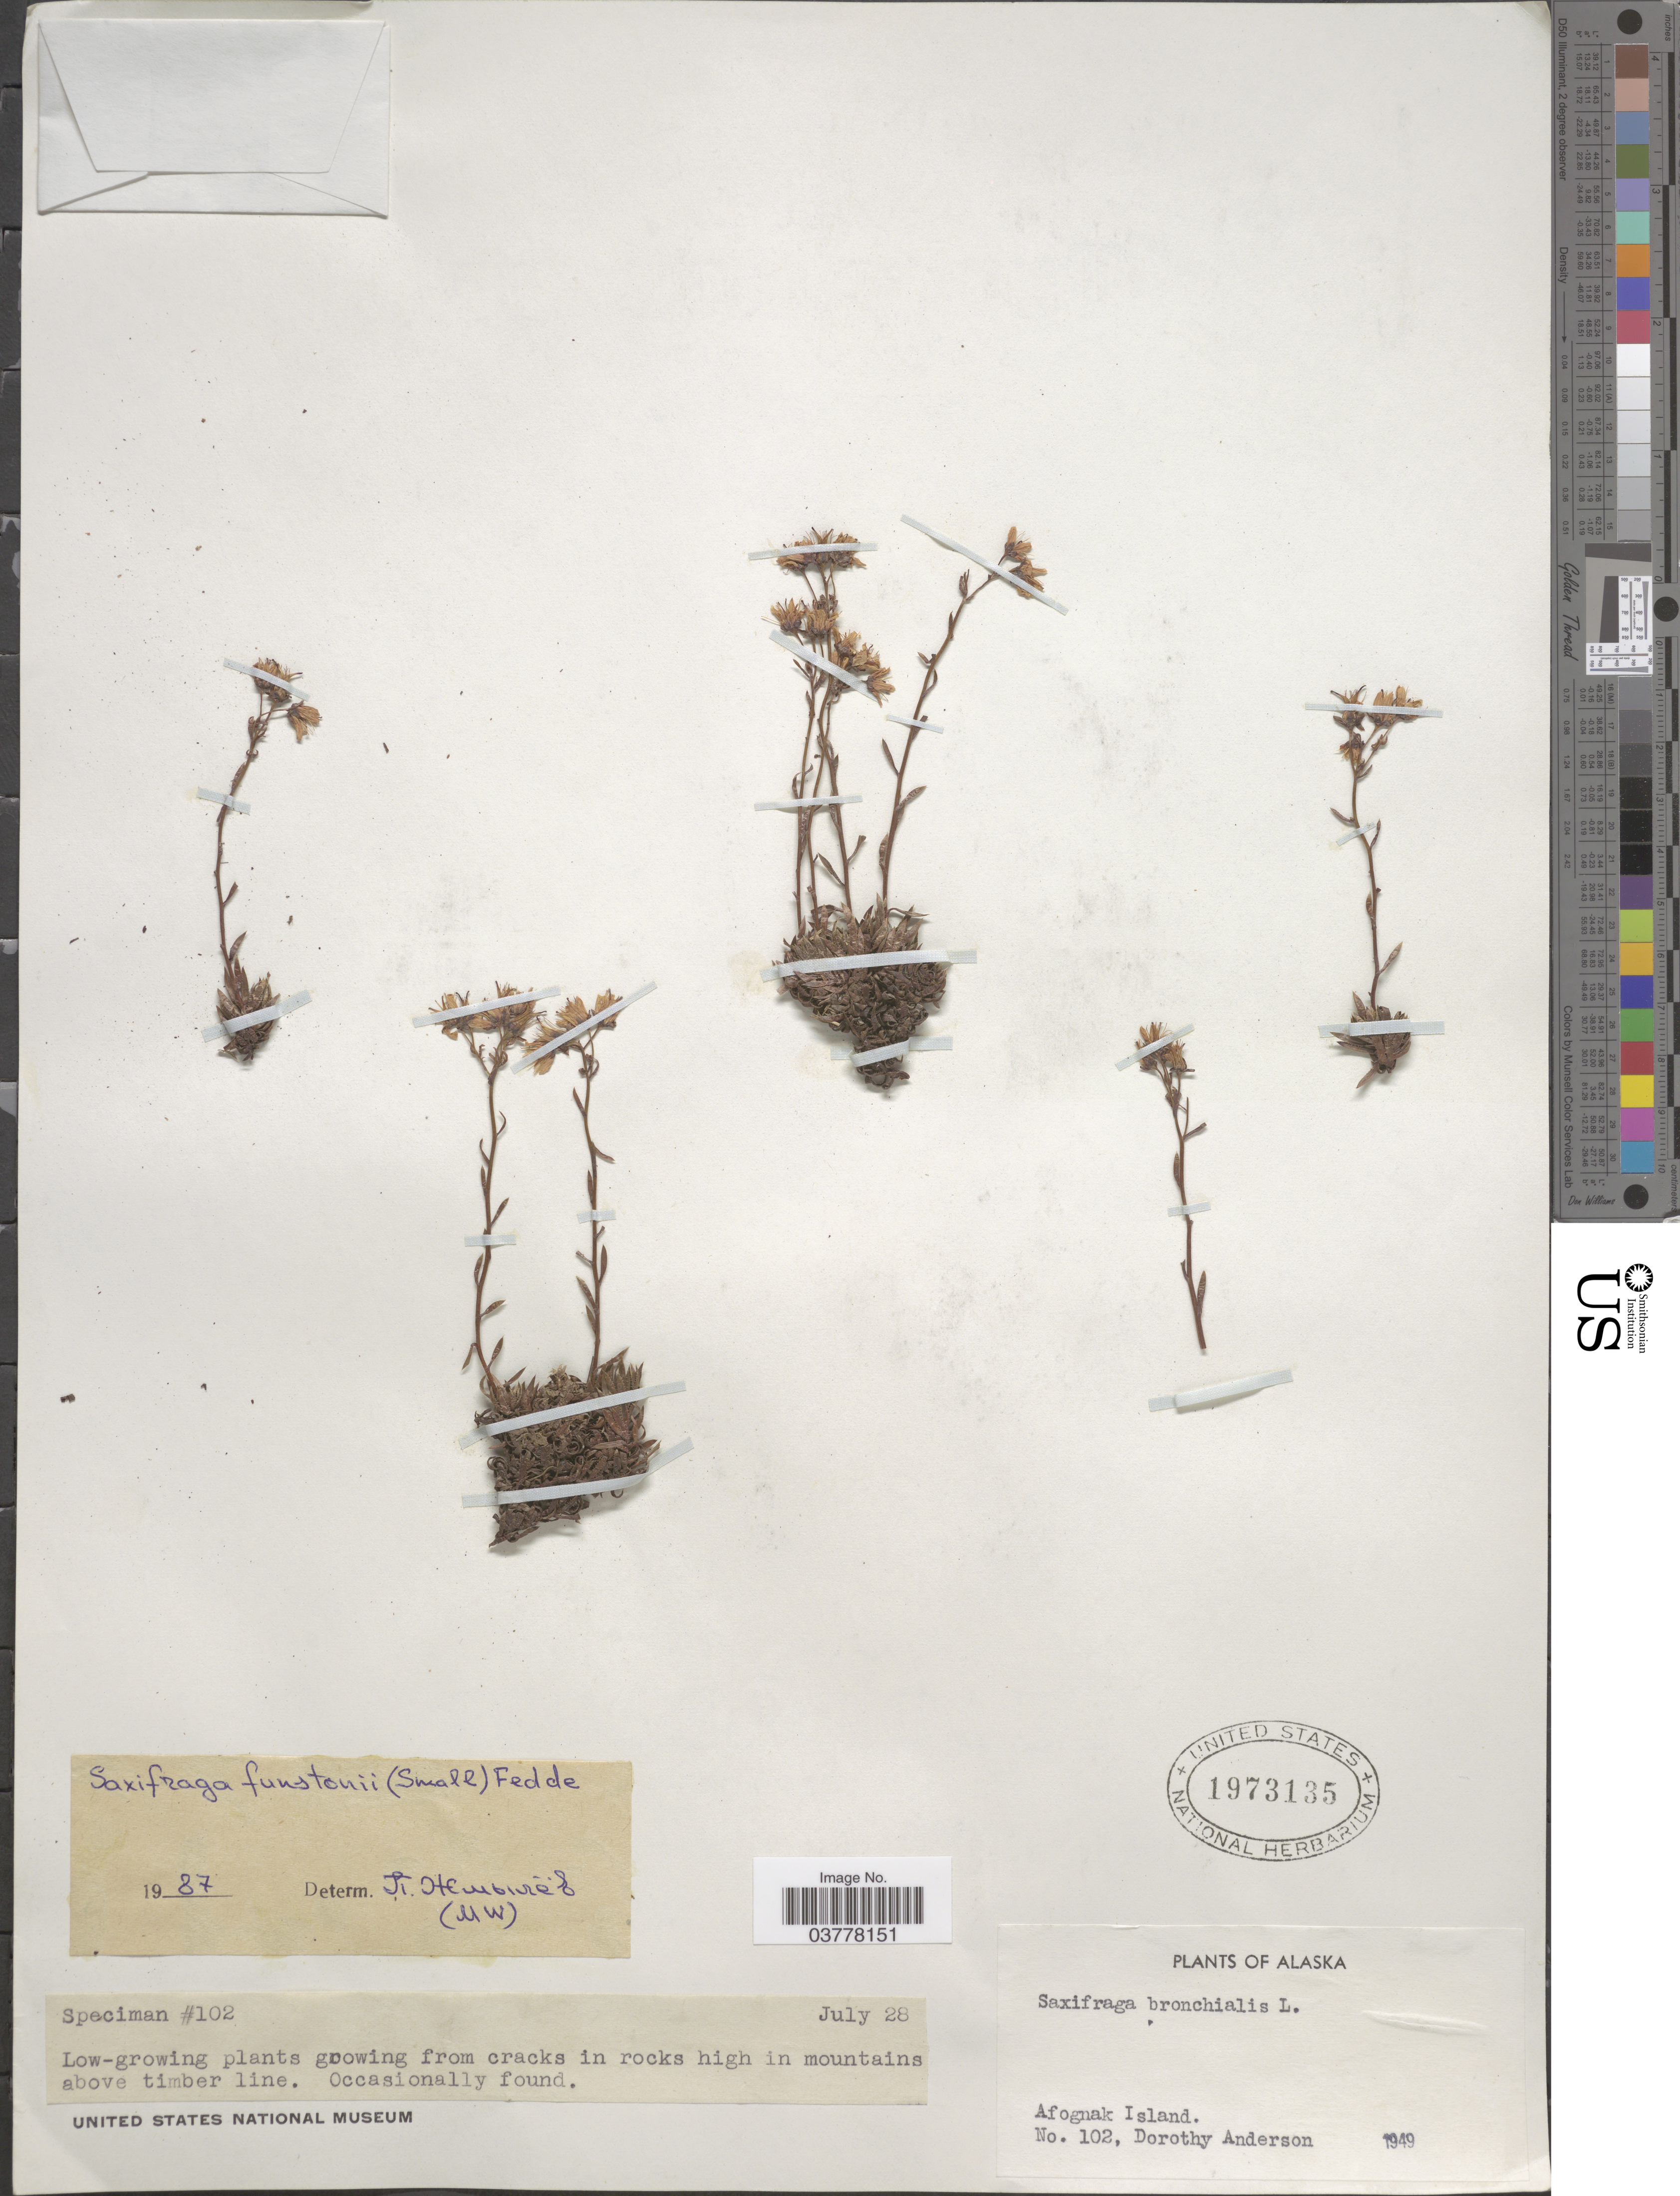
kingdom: Plantae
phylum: Tracheophyta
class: Magnoliopsida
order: Saxifragales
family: Saxifragaceae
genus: Saxifraga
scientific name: Saxifraga bronchialis subsp. funstonii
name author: (Small) Hultén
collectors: D. Anderson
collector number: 102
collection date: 1949-07-28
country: United States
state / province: Alaska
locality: High in mountains above timber line. Afognak Island.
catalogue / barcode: US 1973135